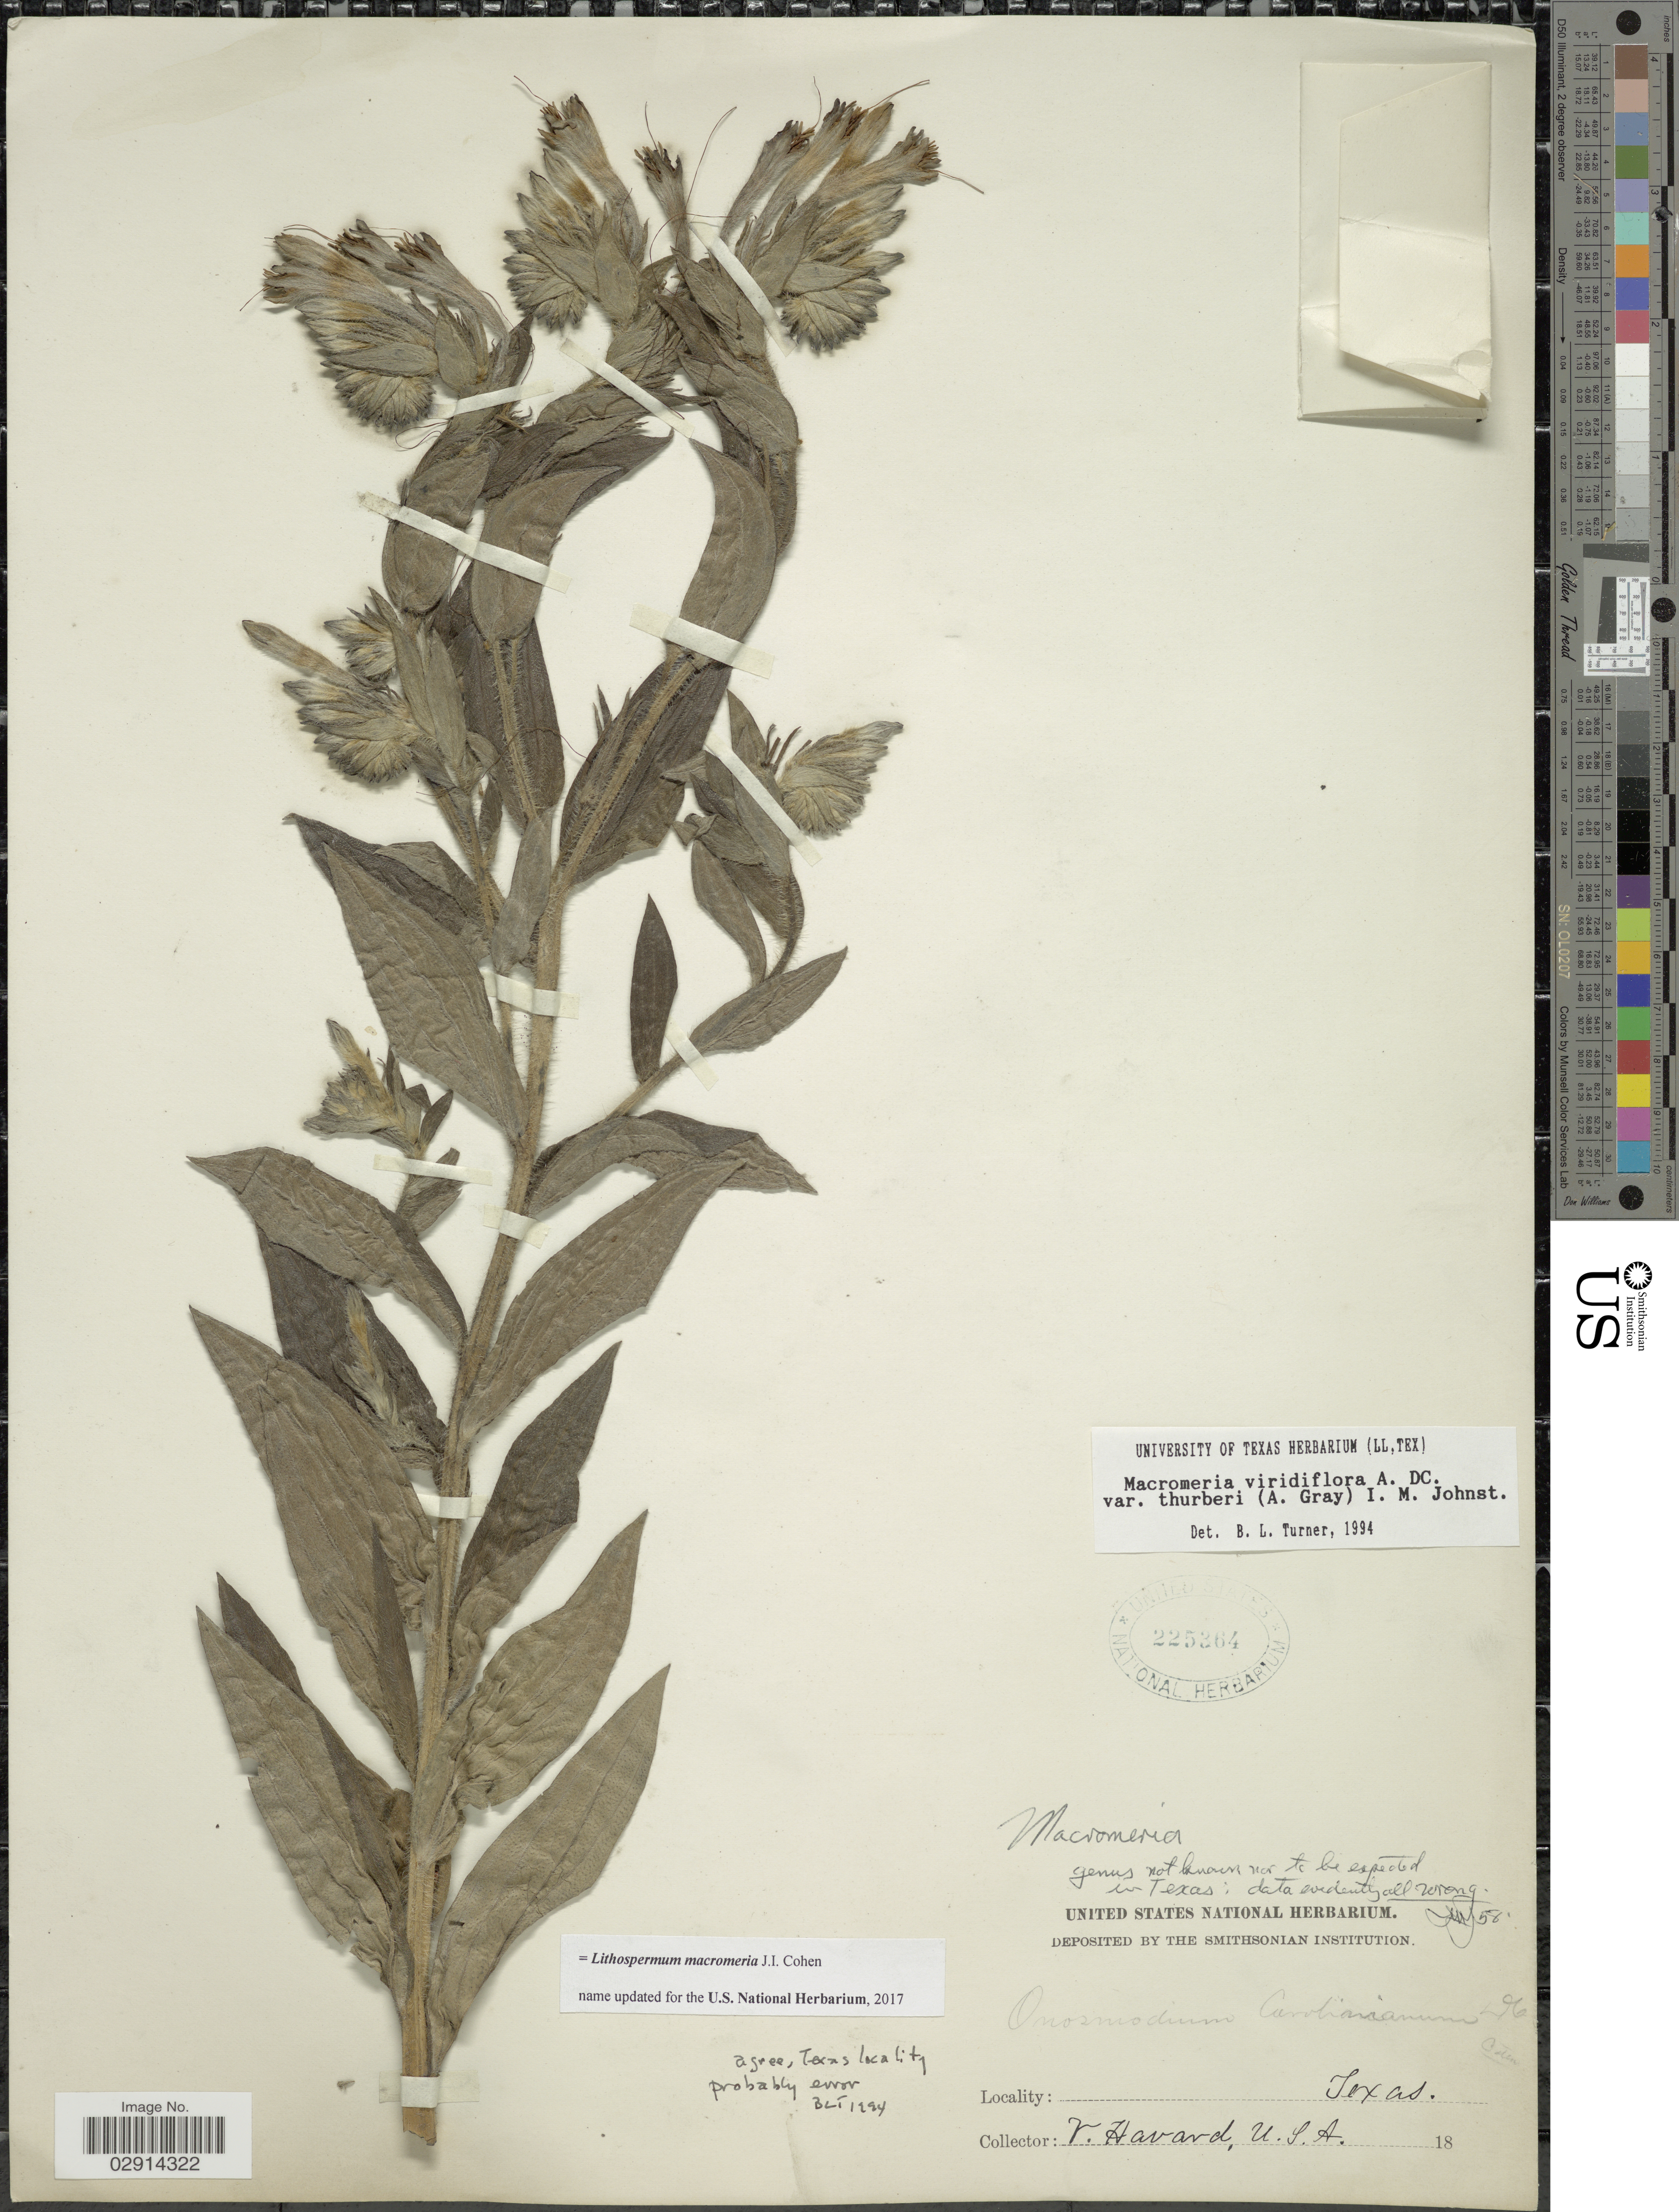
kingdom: Plantae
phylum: Tracheophyta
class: Magnoliopsida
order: Boraginales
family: Boraginaceae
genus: Lithospermum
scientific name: Lithospermum macromeria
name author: Cohen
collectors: V. Havard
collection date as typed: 18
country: United States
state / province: Texas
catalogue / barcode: US 225364